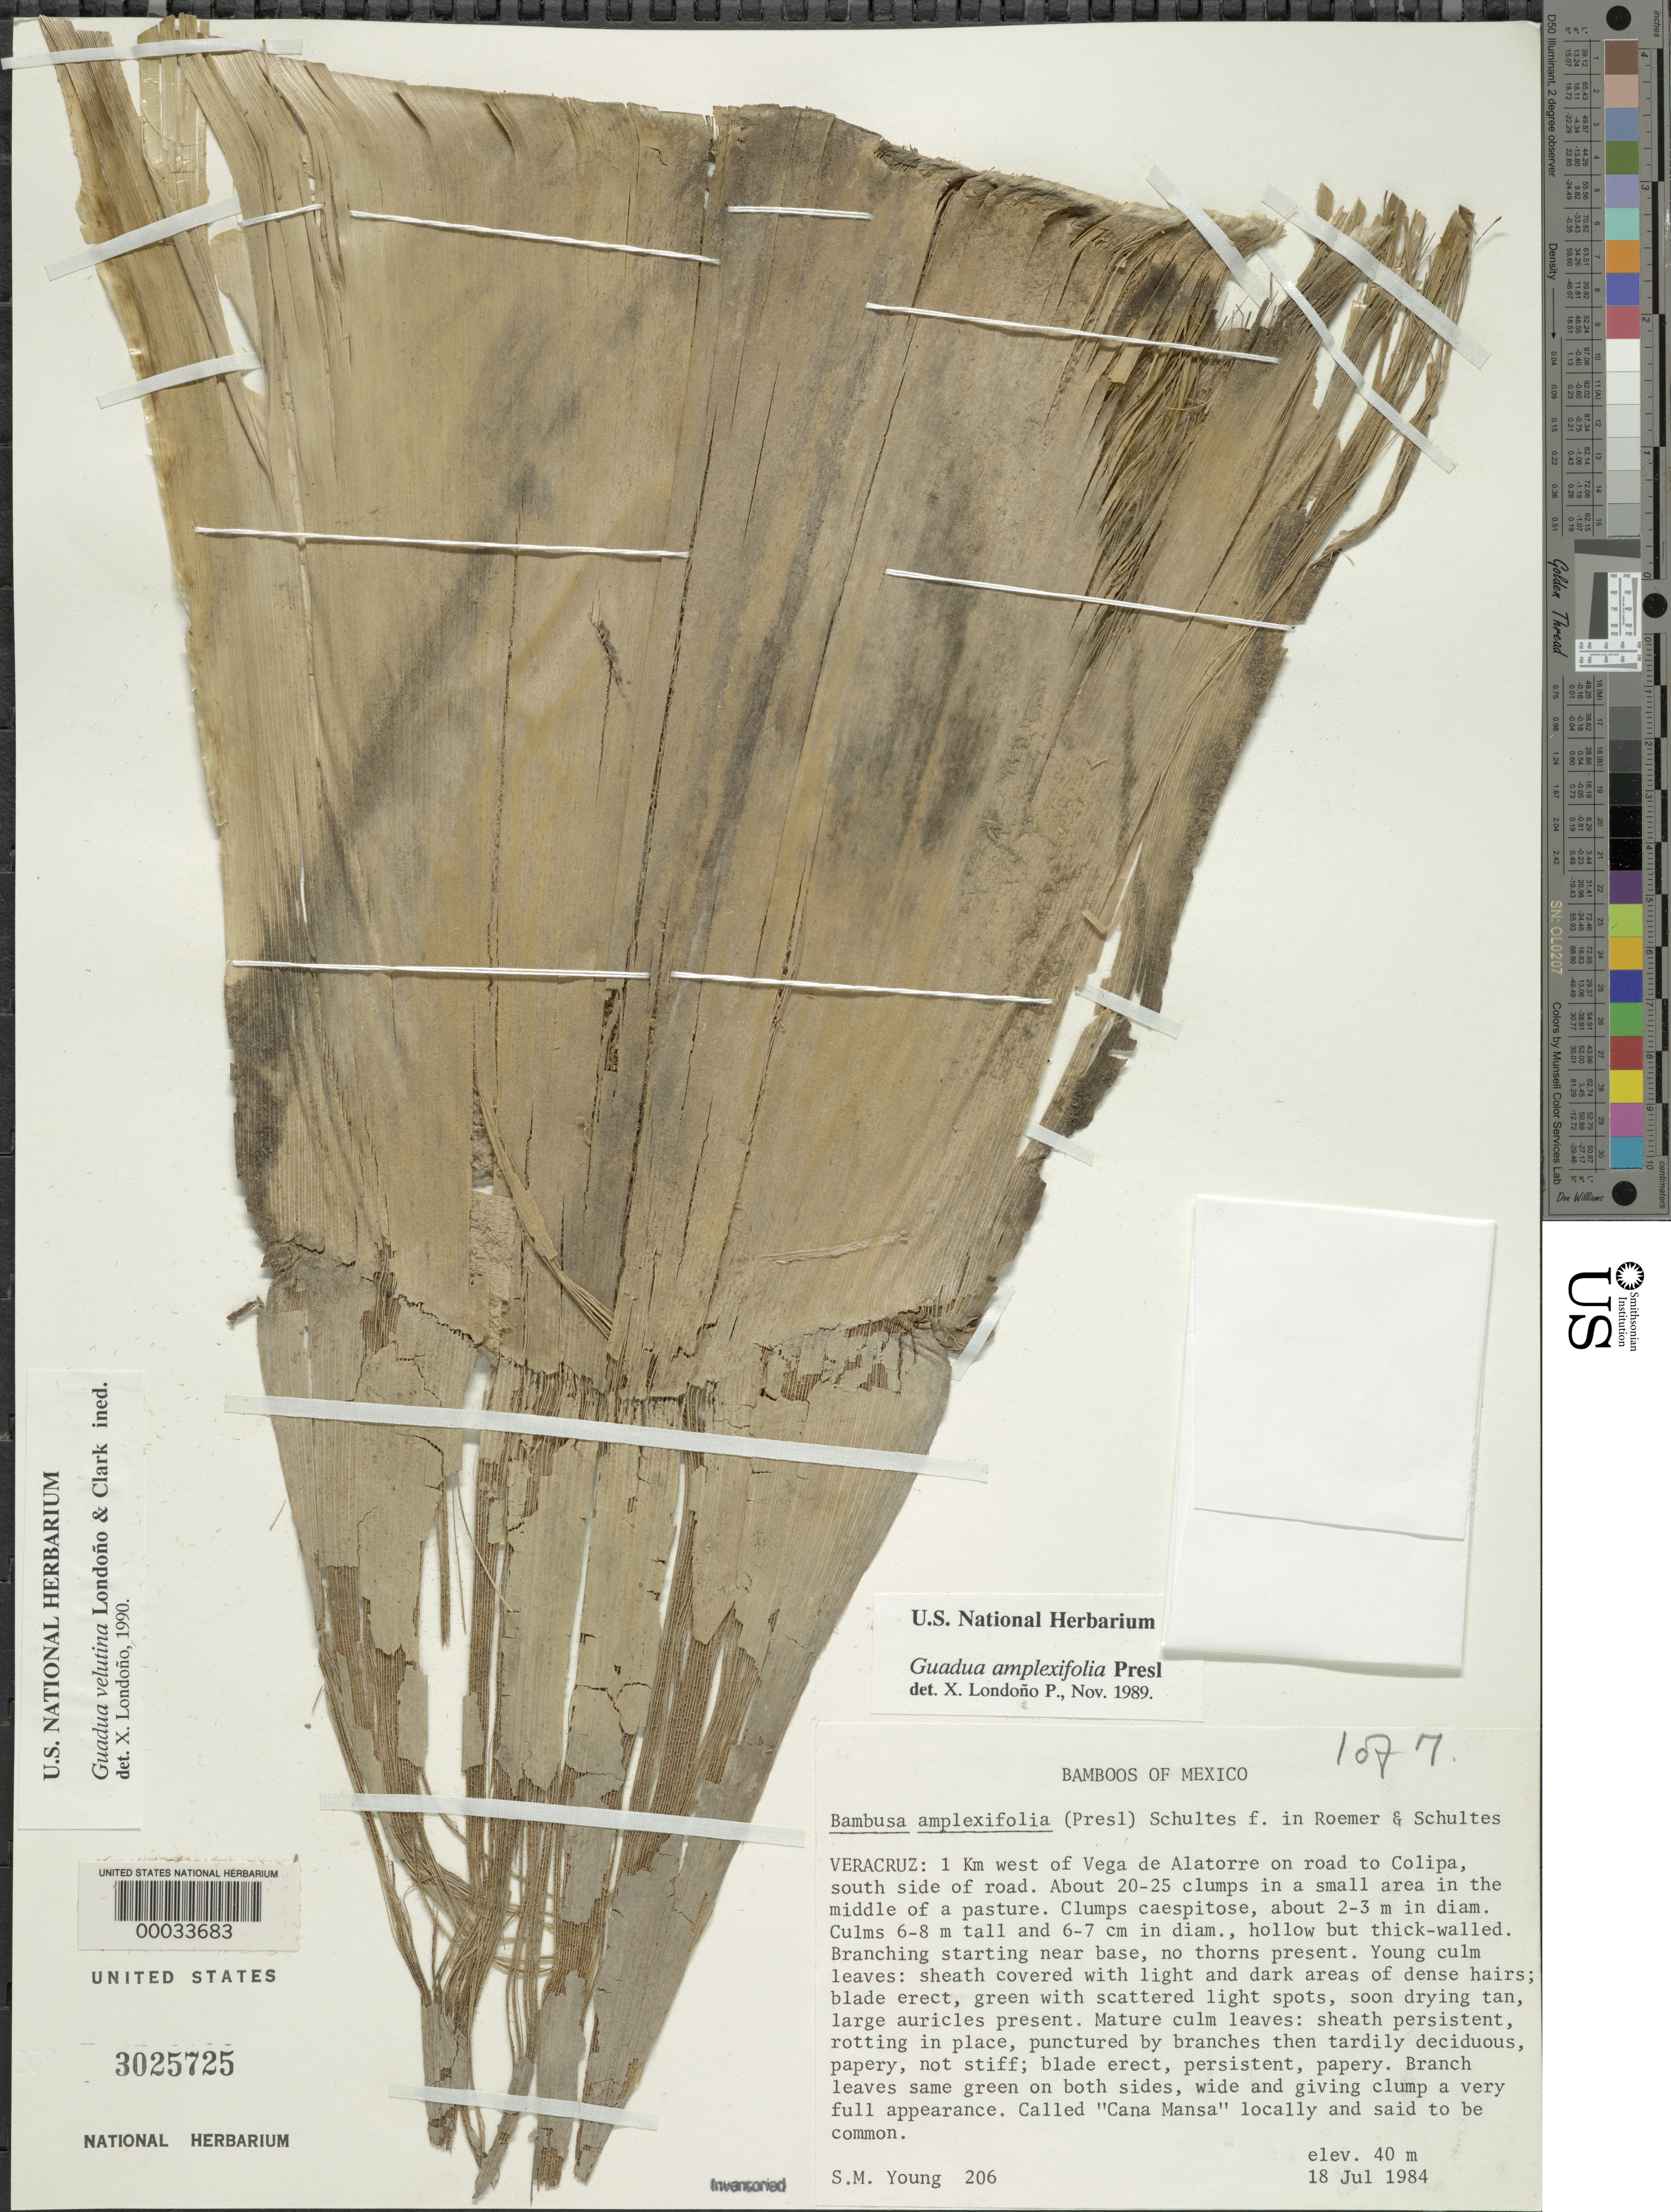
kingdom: Plantae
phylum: Tracheophyta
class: Liliopsida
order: Poales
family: Poaceae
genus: Guadua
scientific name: Guadua velutina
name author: Londoño & L.G. Clark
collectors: S. Young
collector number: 206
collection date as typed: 18 Jul 1984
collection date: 1984-07-18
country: Mexico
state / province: Veracruz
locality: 1 km W of Vega de Alatorre on road to Colipa, S side of road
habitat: Pasture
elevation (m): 40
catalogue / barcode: US 3025725